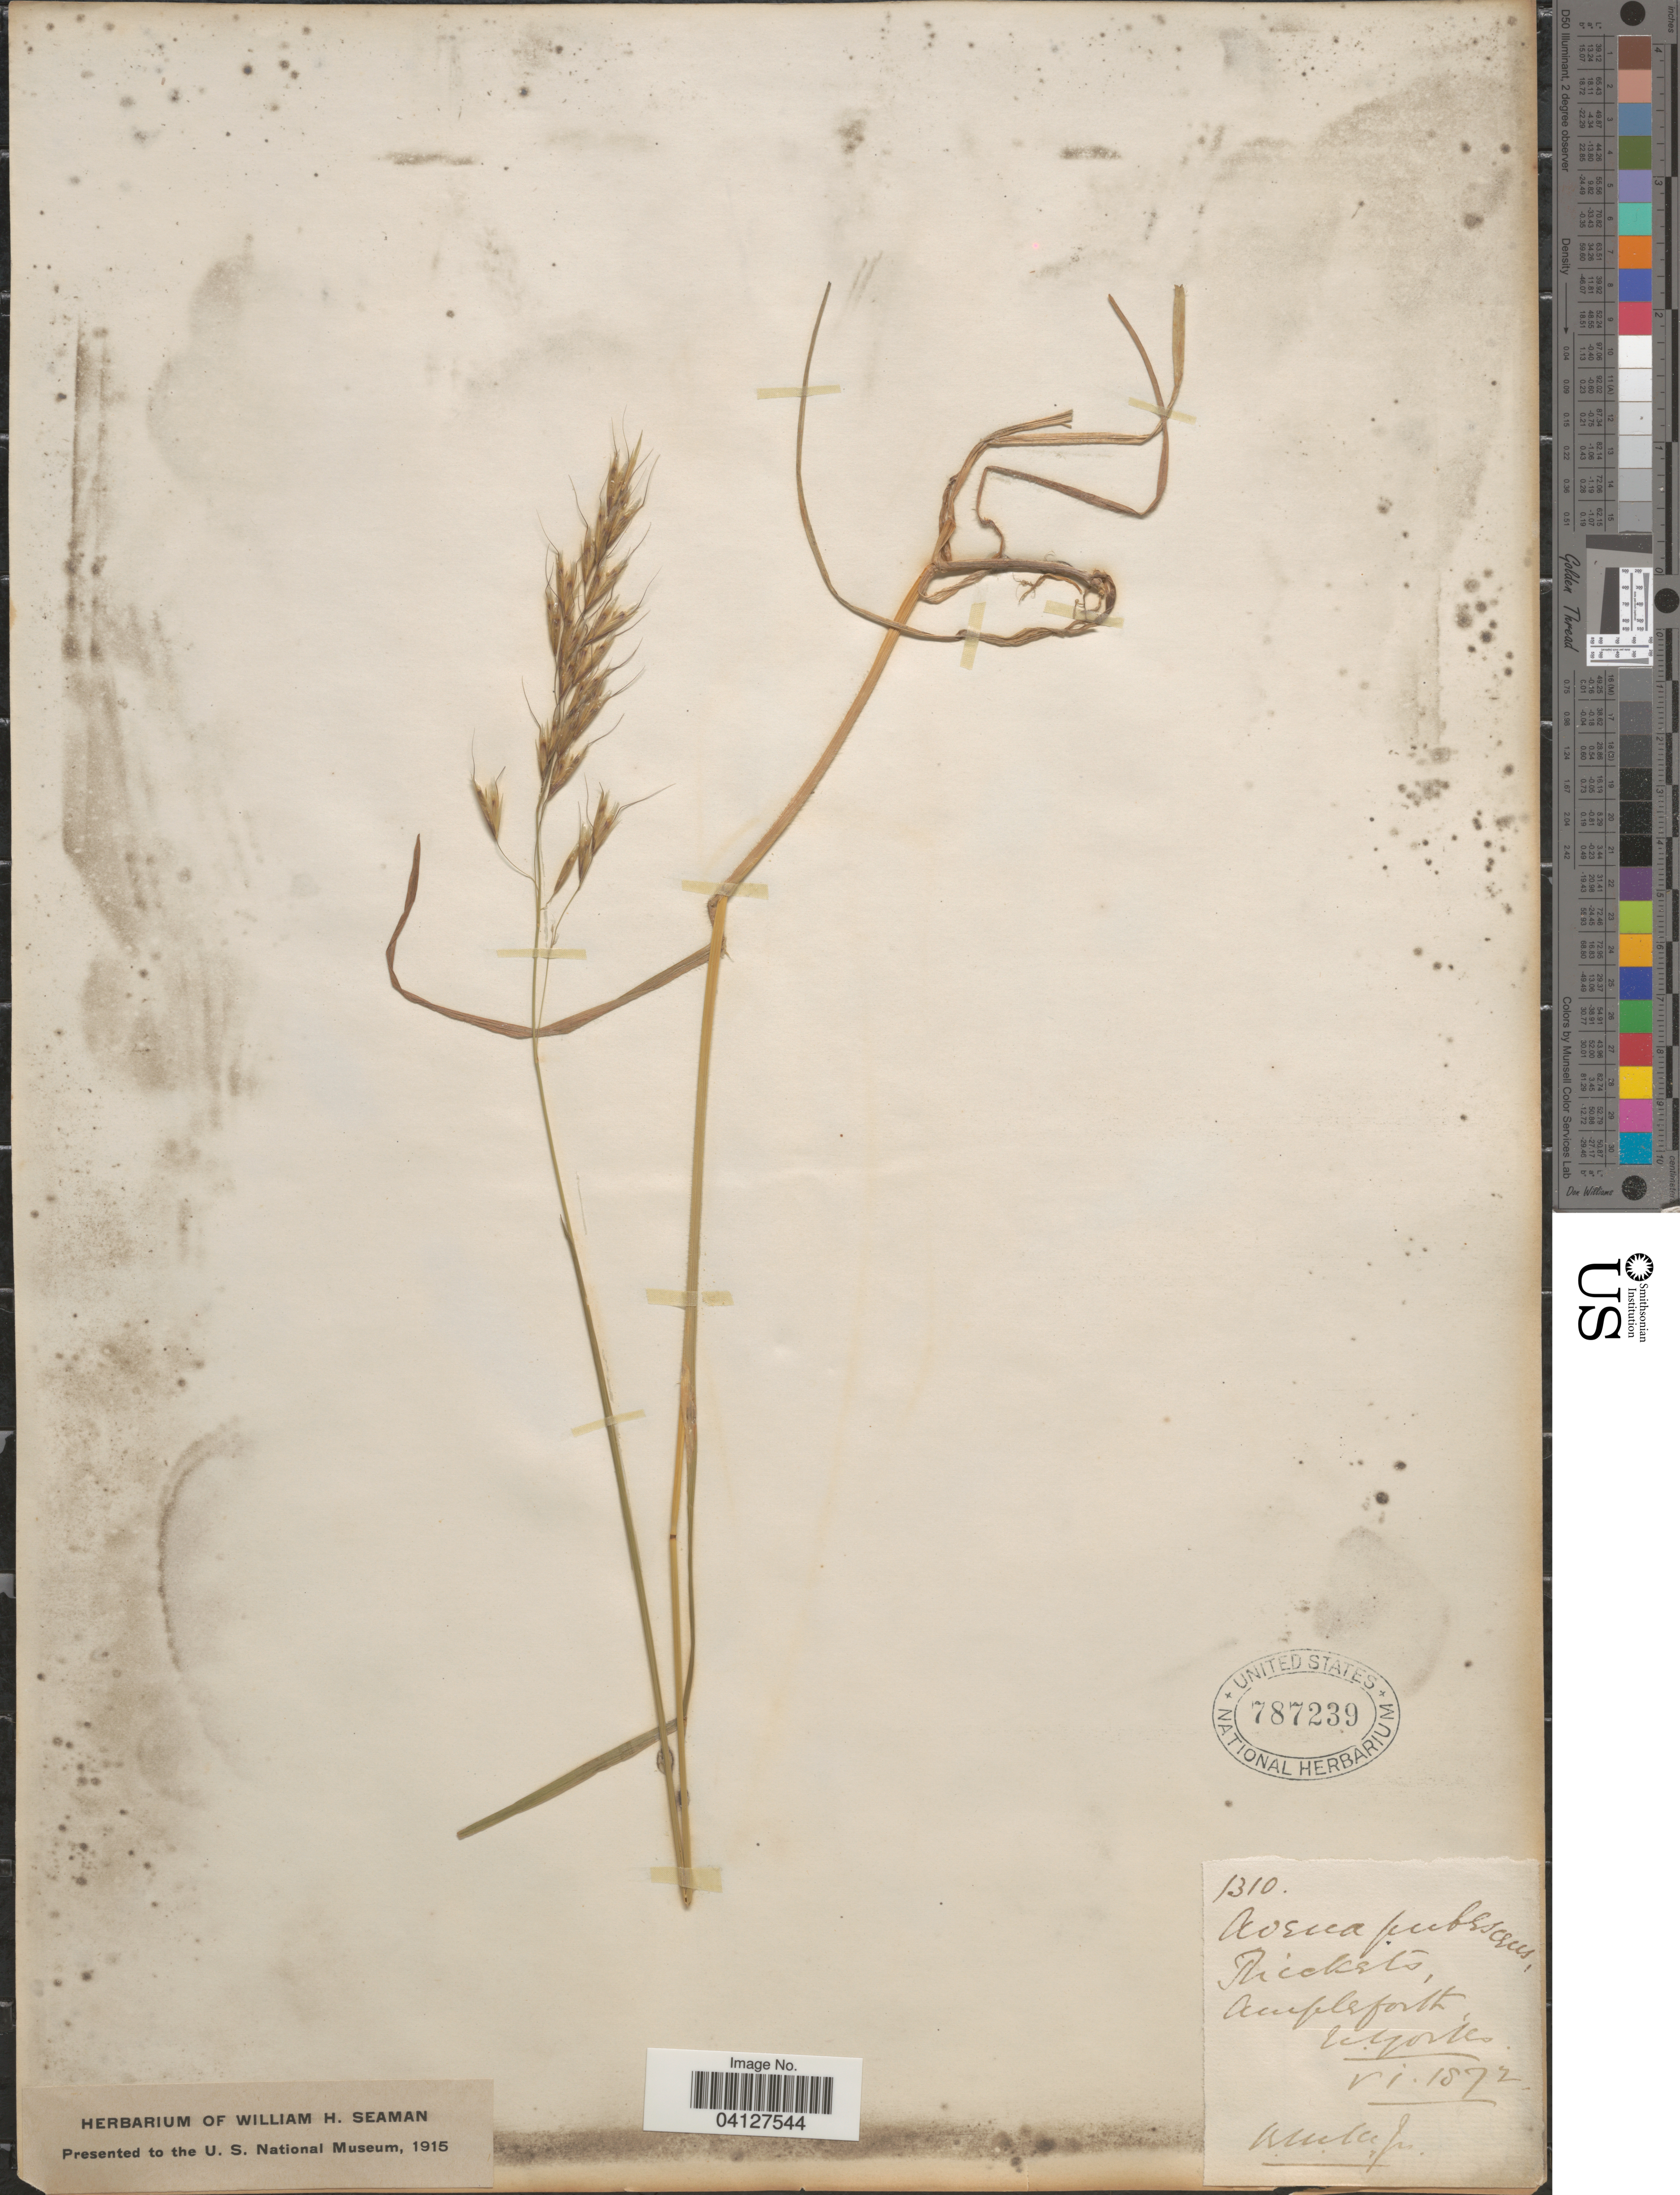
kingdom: Plantae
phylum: Tracheophyta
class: Liliopsida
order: Poales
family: Poaceae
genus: Avena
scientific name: Avena pubescens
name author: Huds.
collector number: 1310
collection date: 1872-06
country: United Kingdom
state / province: England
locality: Ampleforth, Nyorks. (North Yorkshire)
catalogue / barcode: US 787239